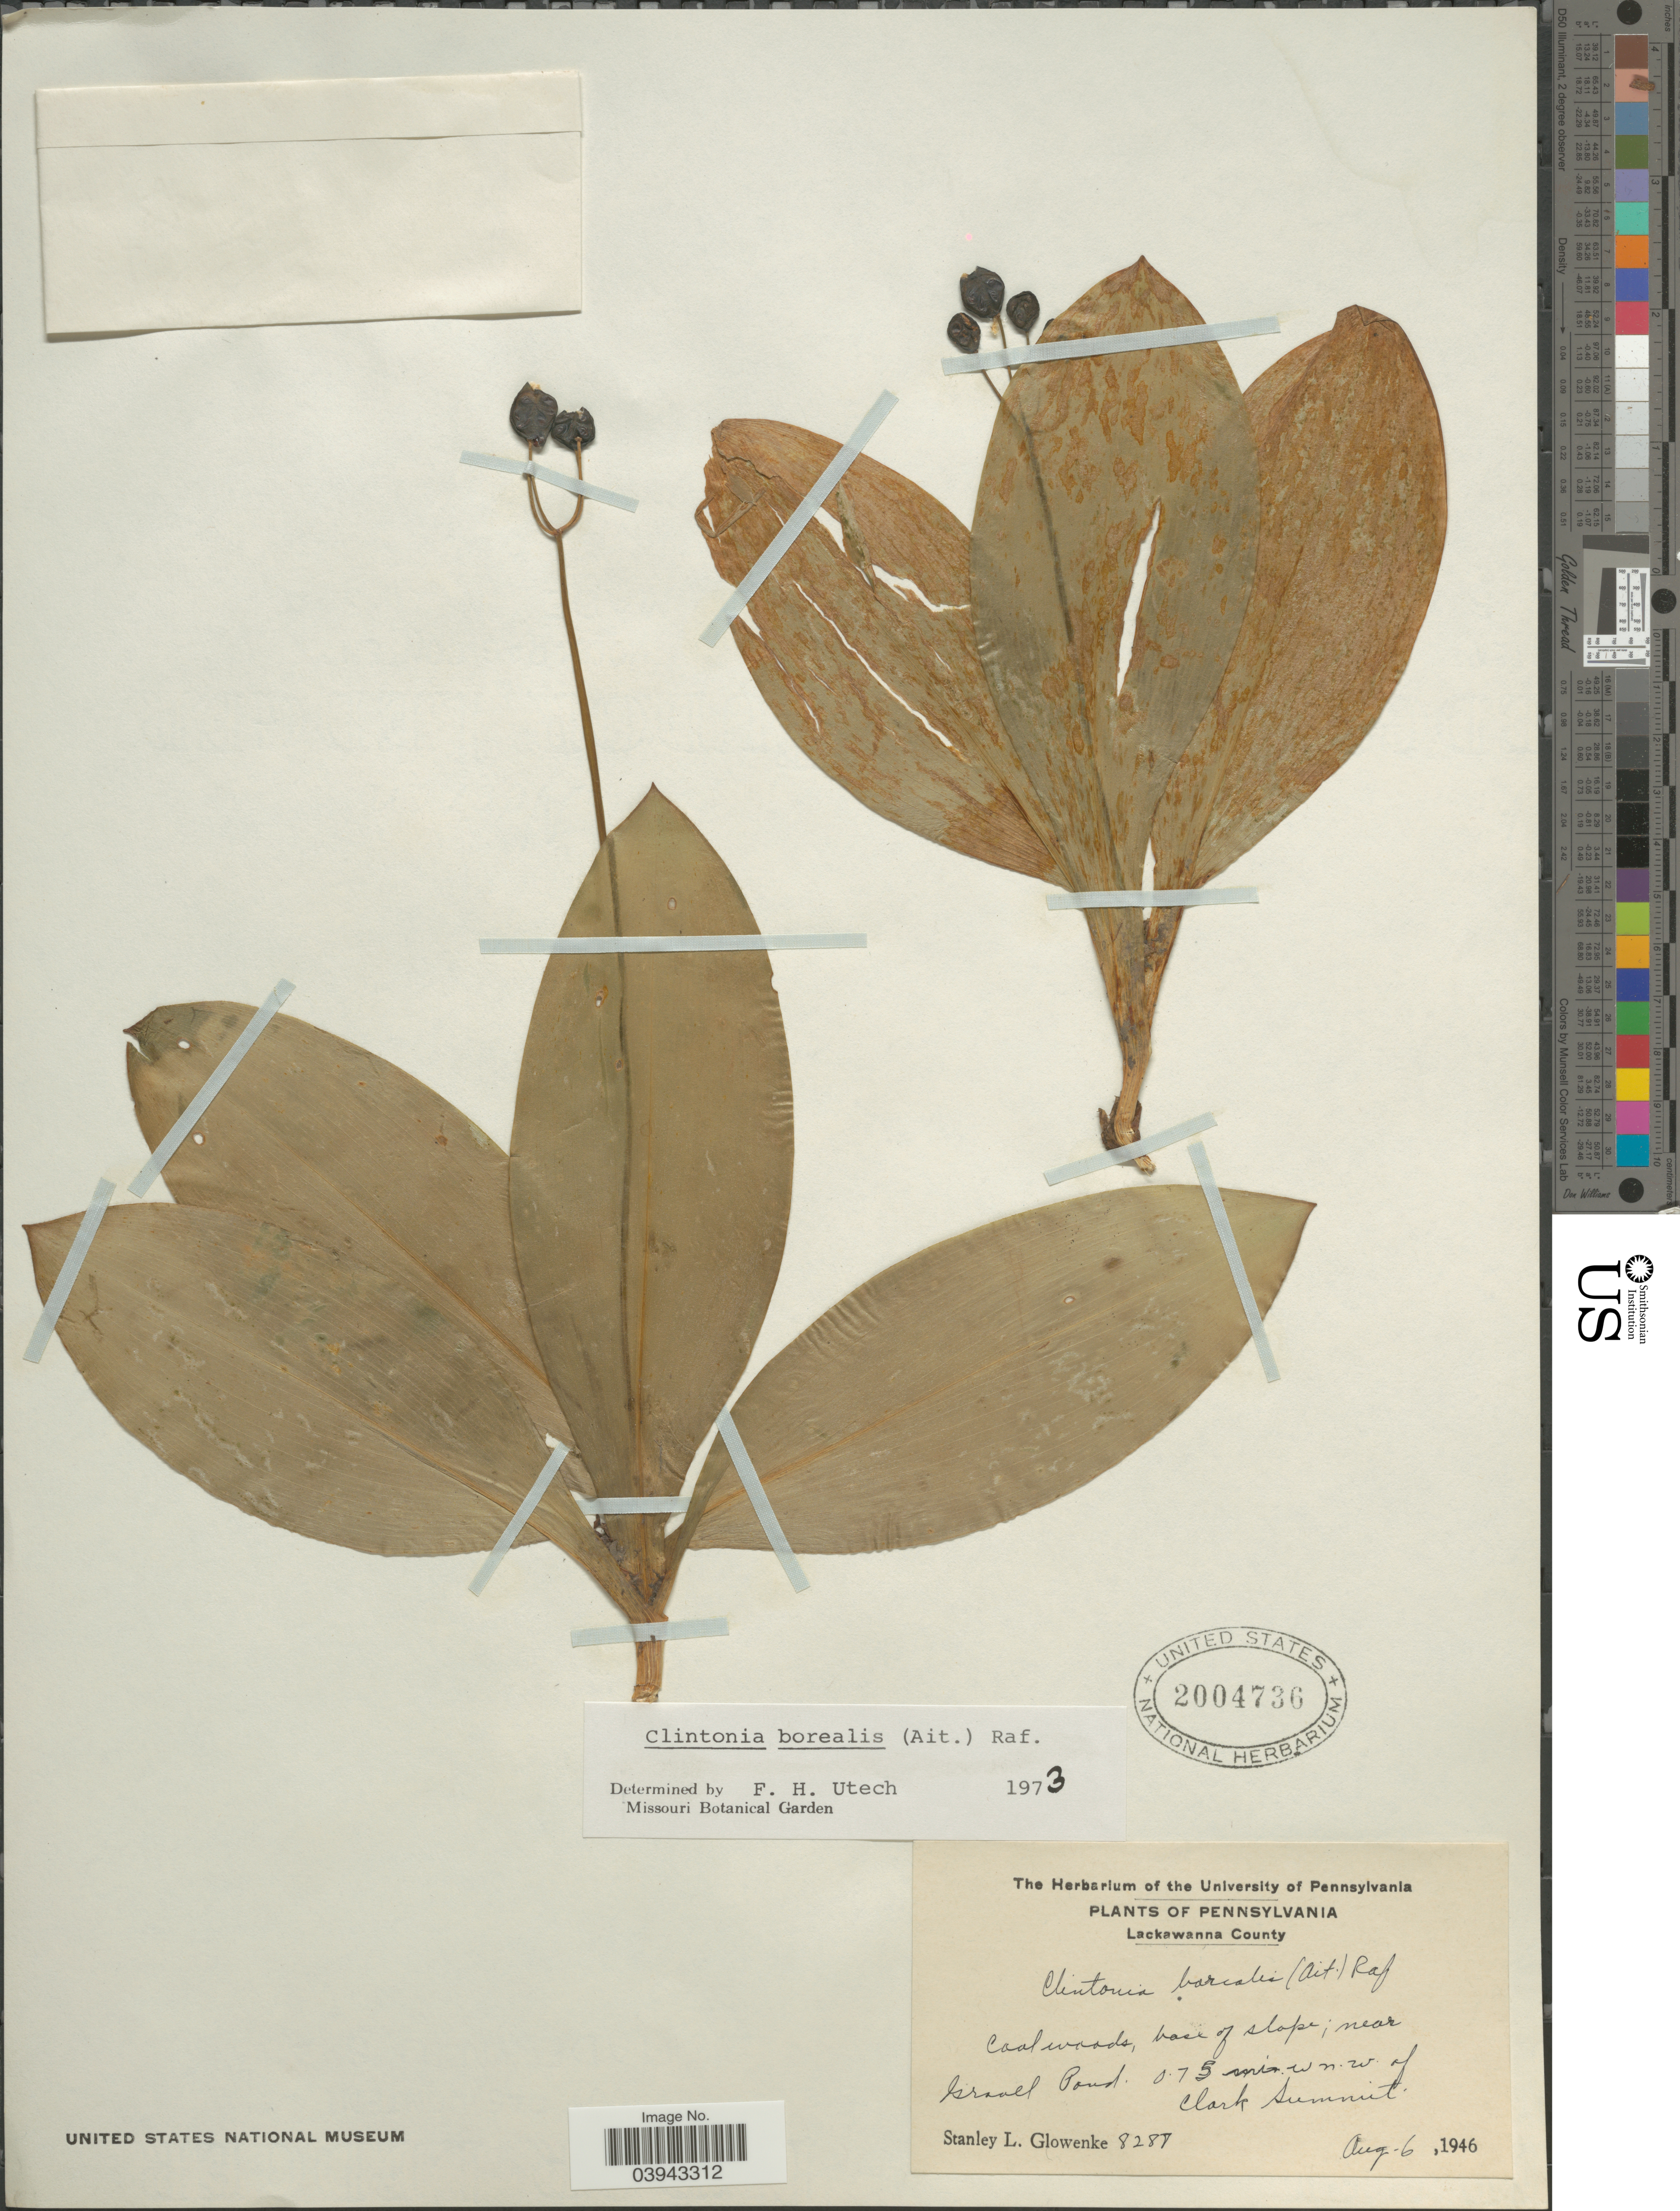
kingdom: Plantae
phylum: Tracheophyta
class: Liliopsida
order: Liliales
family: Liliaceae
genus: Clintonia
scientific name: Clintonia borealis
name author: (Aiton) Raf.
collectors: S. Glowenke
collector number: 8288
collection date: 1946-08-06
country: United States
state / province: Pennsylvania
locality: Lackawanna County. Near Gravel Pond. 0.75 mi. w n.w. of Clark Summit.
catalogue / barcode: US 2004736